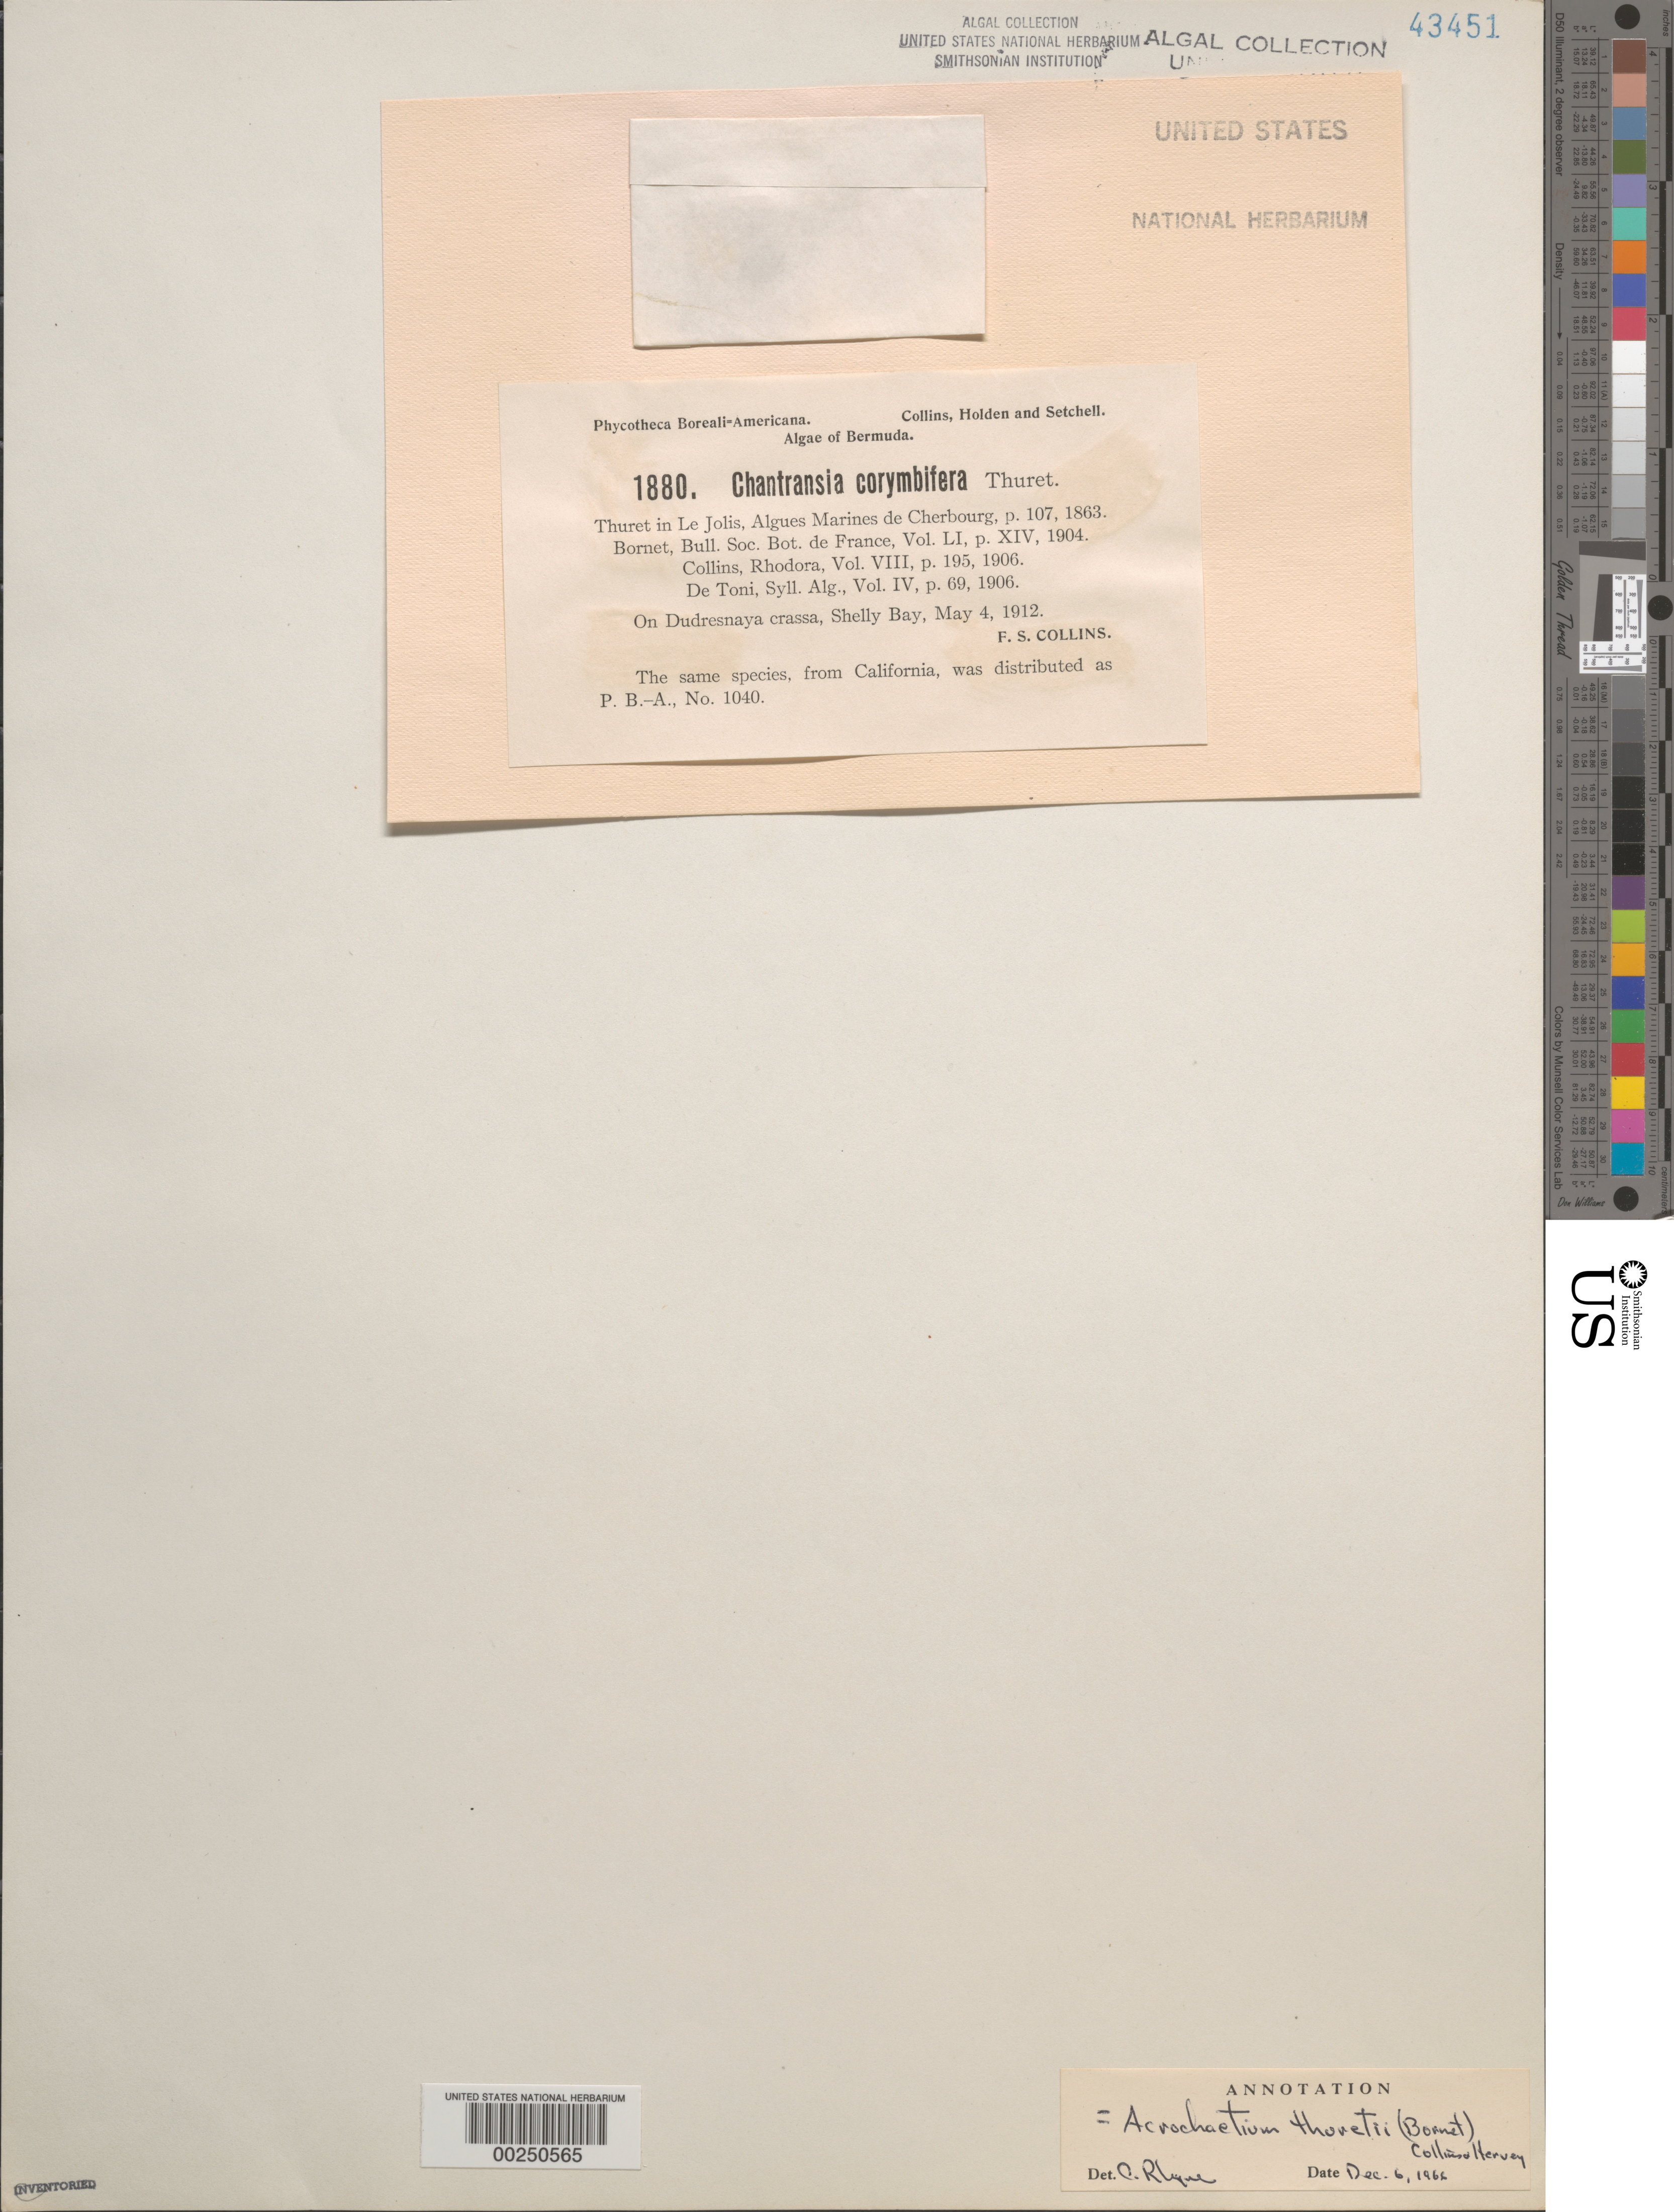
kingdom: Plantae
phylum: Rhodophyta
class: Florideophyceae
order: Acrochaetiales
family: Acrochaetiaceae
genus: Grania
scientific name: Grania efflorescens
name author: (J. Agardh) Kylin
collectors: F. Collins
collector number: PB-A 1880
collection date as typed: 04 May 1912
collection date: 1912-05-04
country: Bermuda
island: Bermuda Island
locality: Shelly Bay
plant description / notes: Collins, Holden & Setchell, Phycotheca Boreali-Americana, as Chantransia corymbifera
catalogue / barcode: US 43451